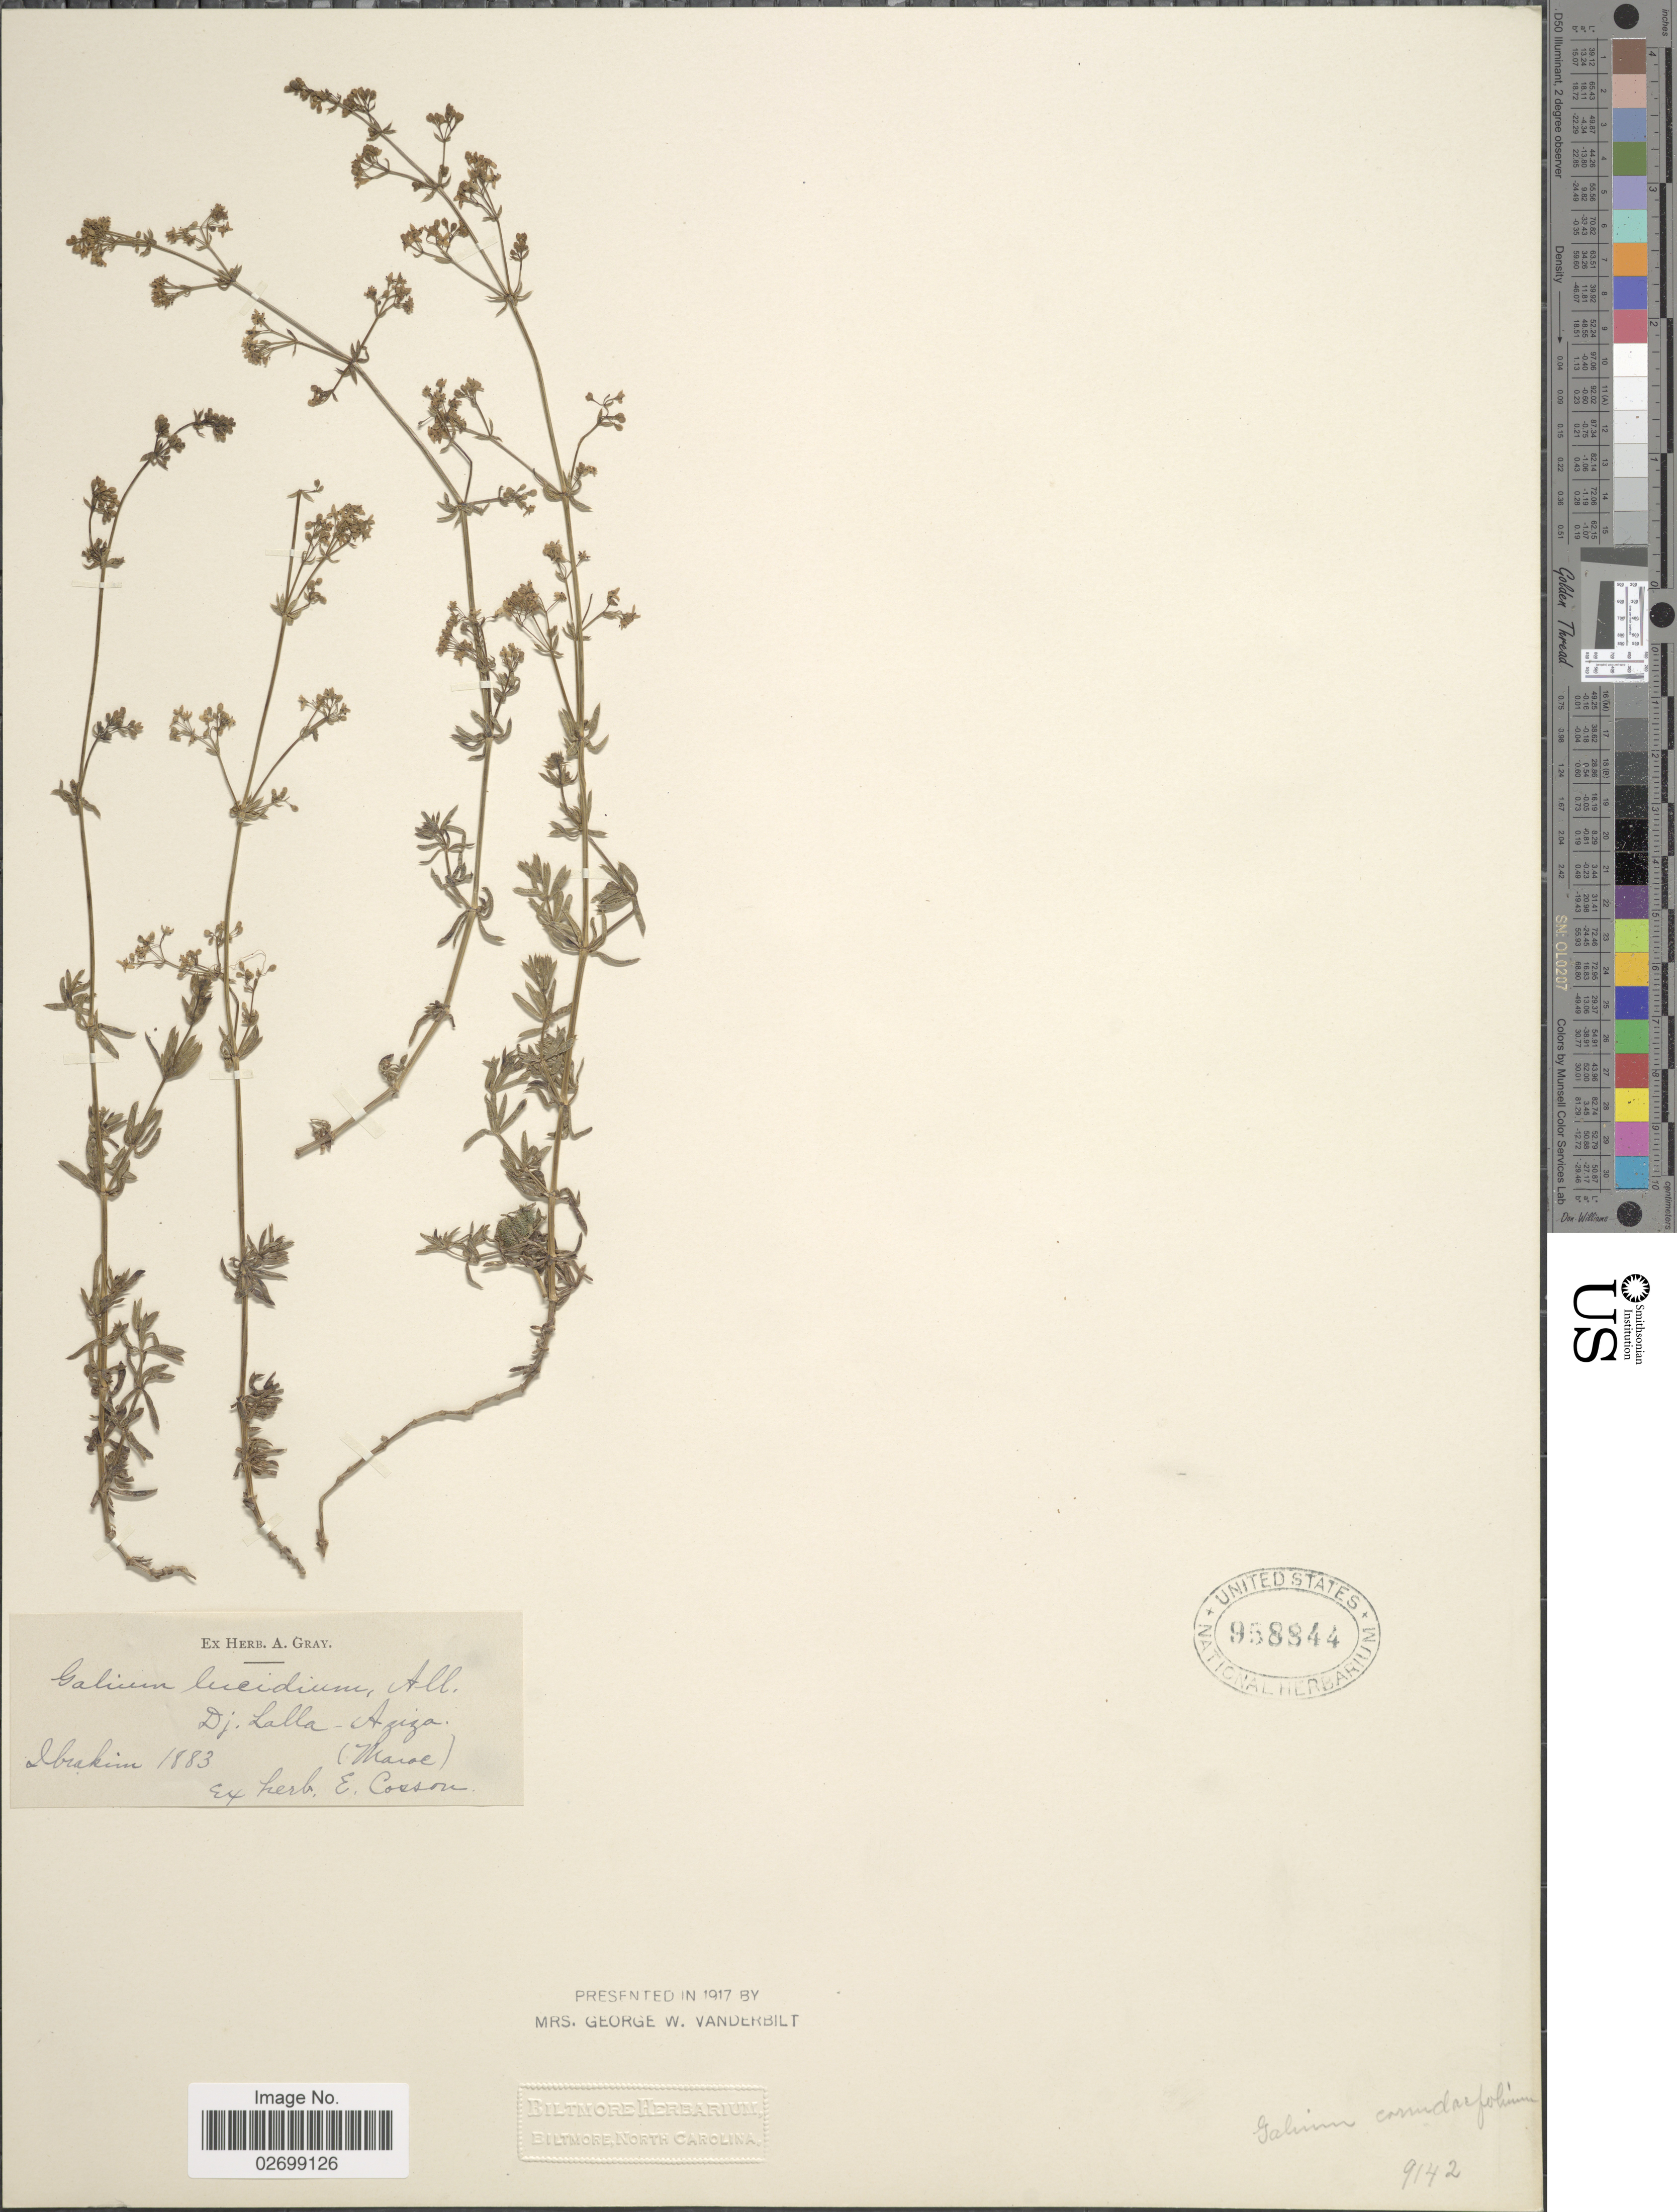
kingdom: Plantae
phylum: Tracheophyta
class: Magnoliopsida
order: Gentianales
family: Rubiaceae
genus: Galium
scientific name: Galium lucidum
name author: All.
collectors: -. Ibrahim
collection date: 1883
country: Morocco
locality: Dj. Lalla-Aziza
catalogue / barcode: US 958844